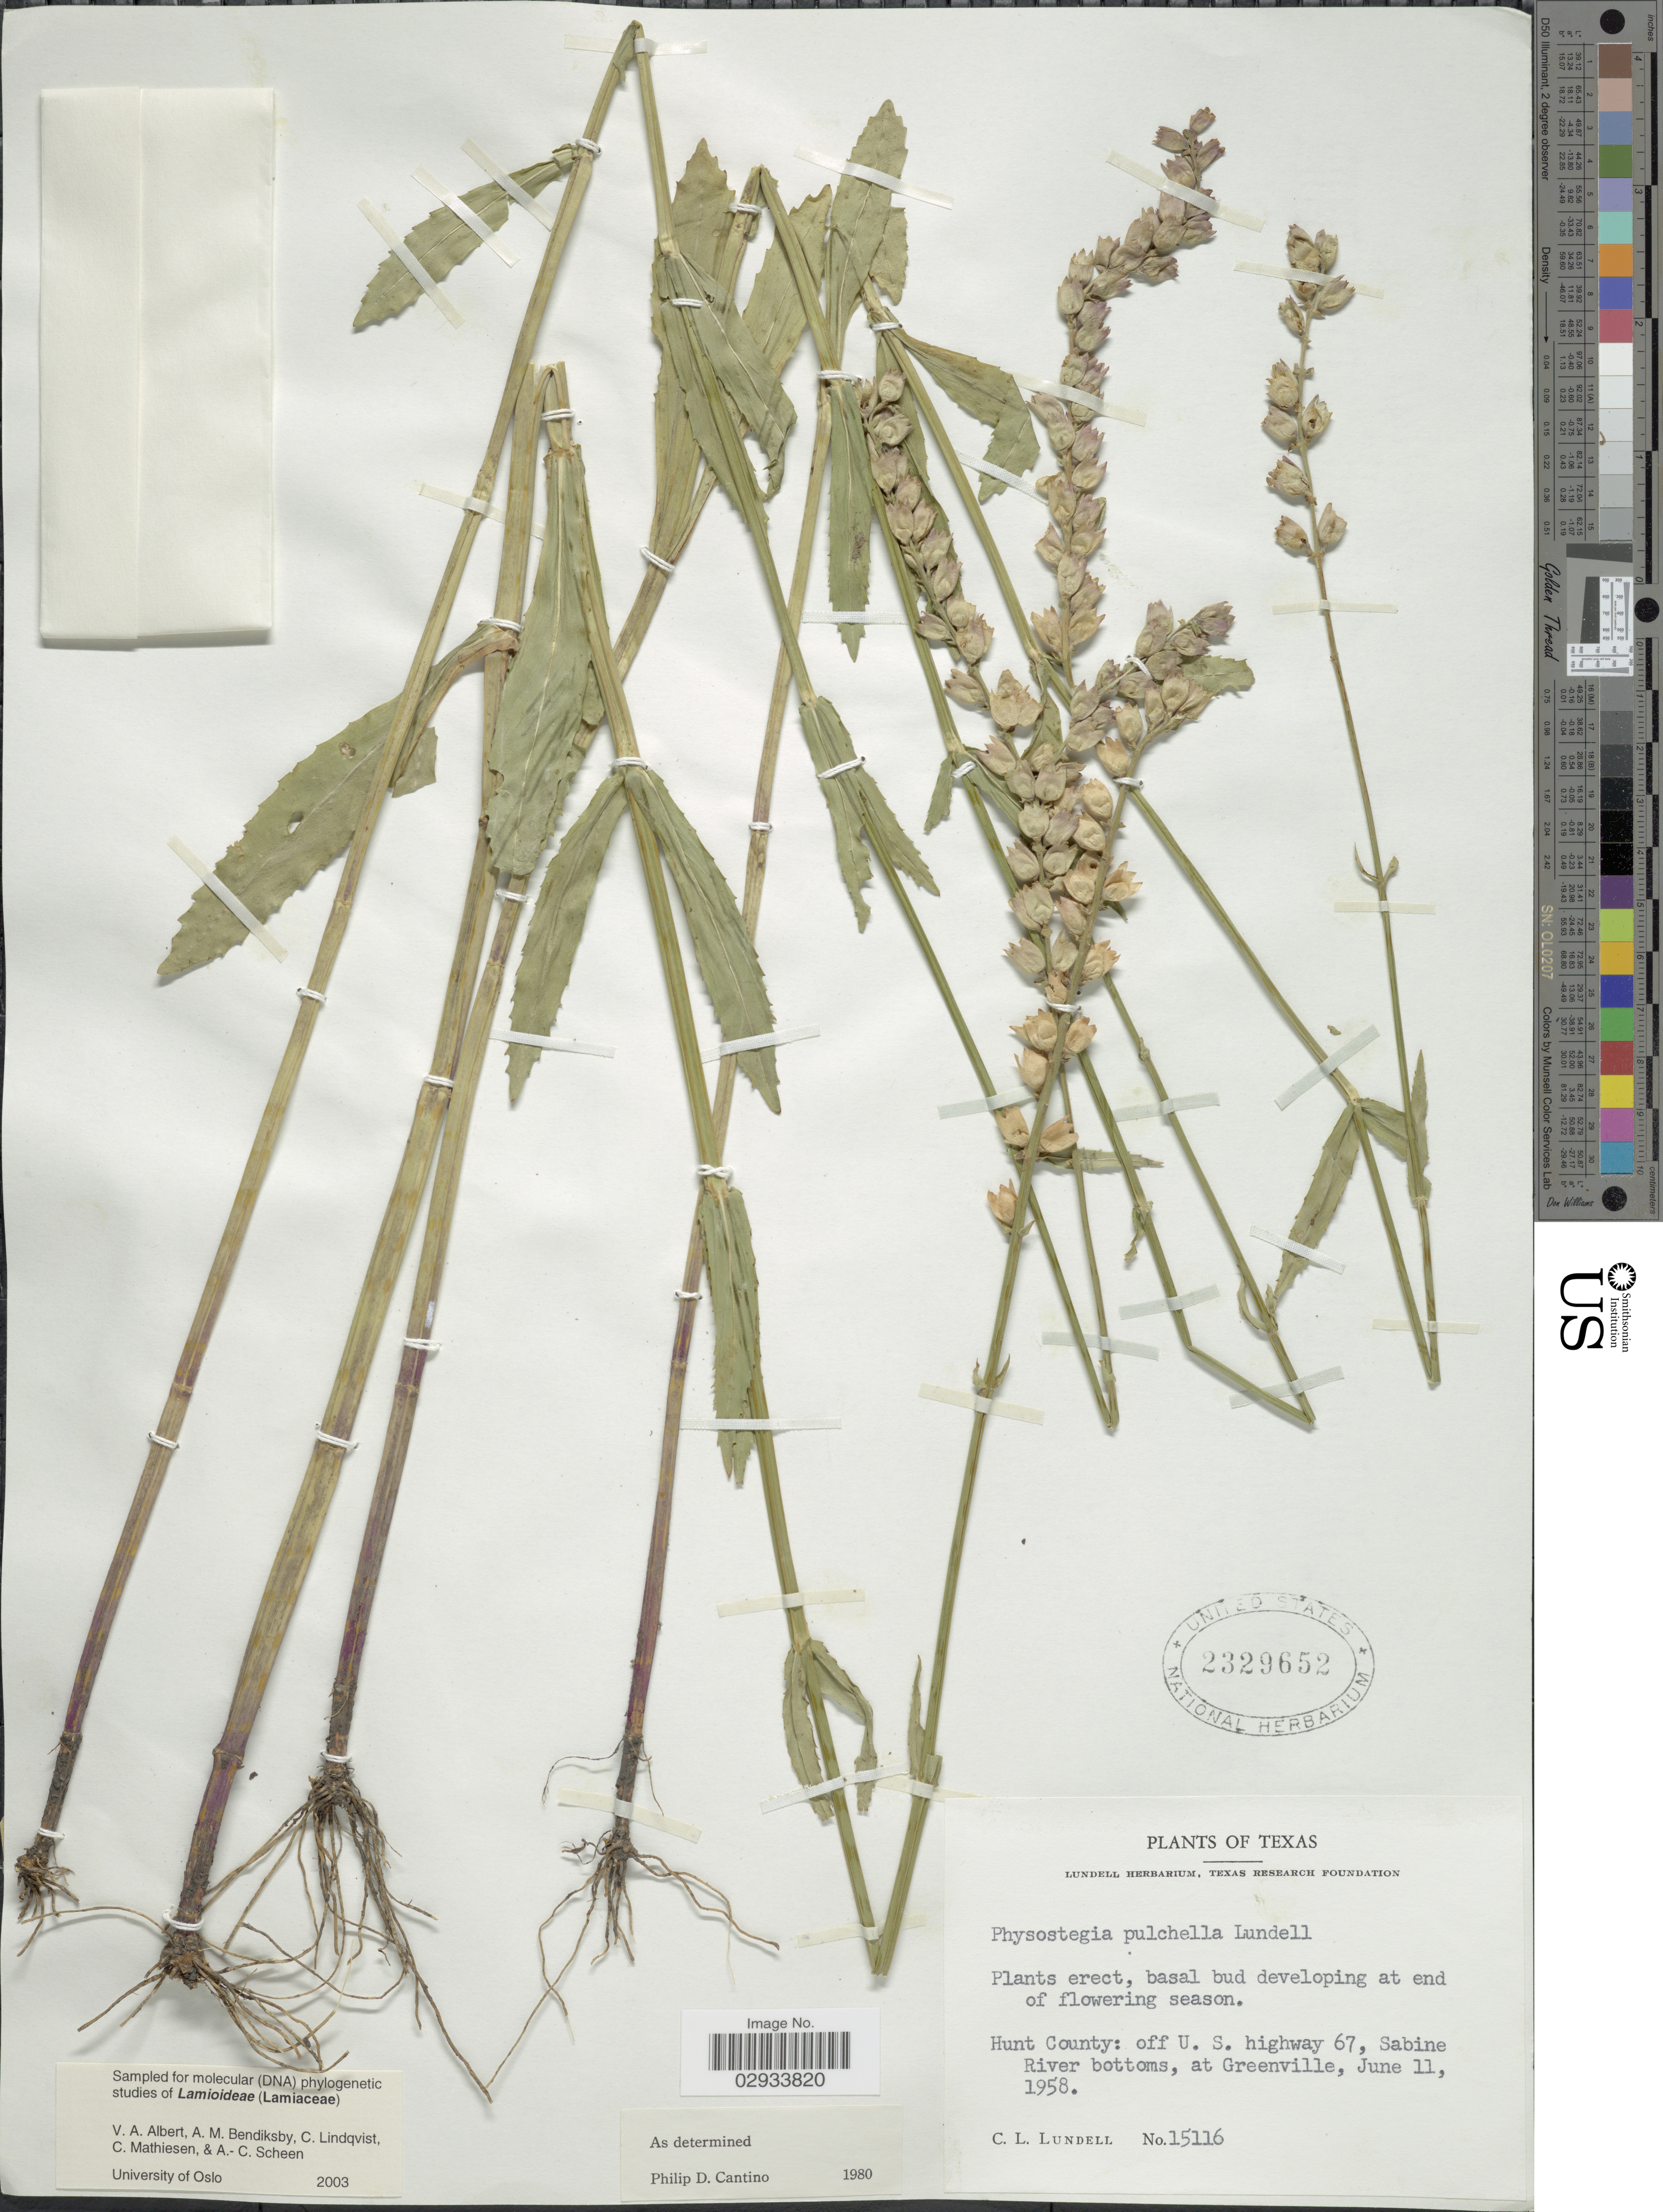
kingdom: Plantae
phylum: Tracheophyta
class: Magnoliopsida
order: Lamiales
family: Lamiaceae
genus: Physostegia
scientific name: Physostegia pulchella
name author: Lundell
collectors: C. L. Lundell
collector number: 15116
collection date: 1958-06-11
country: United States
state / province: Texas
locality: Hunt County: off U. S. highway 67, Sabine River bottoms, at Greenville.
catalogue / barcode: US 2329652